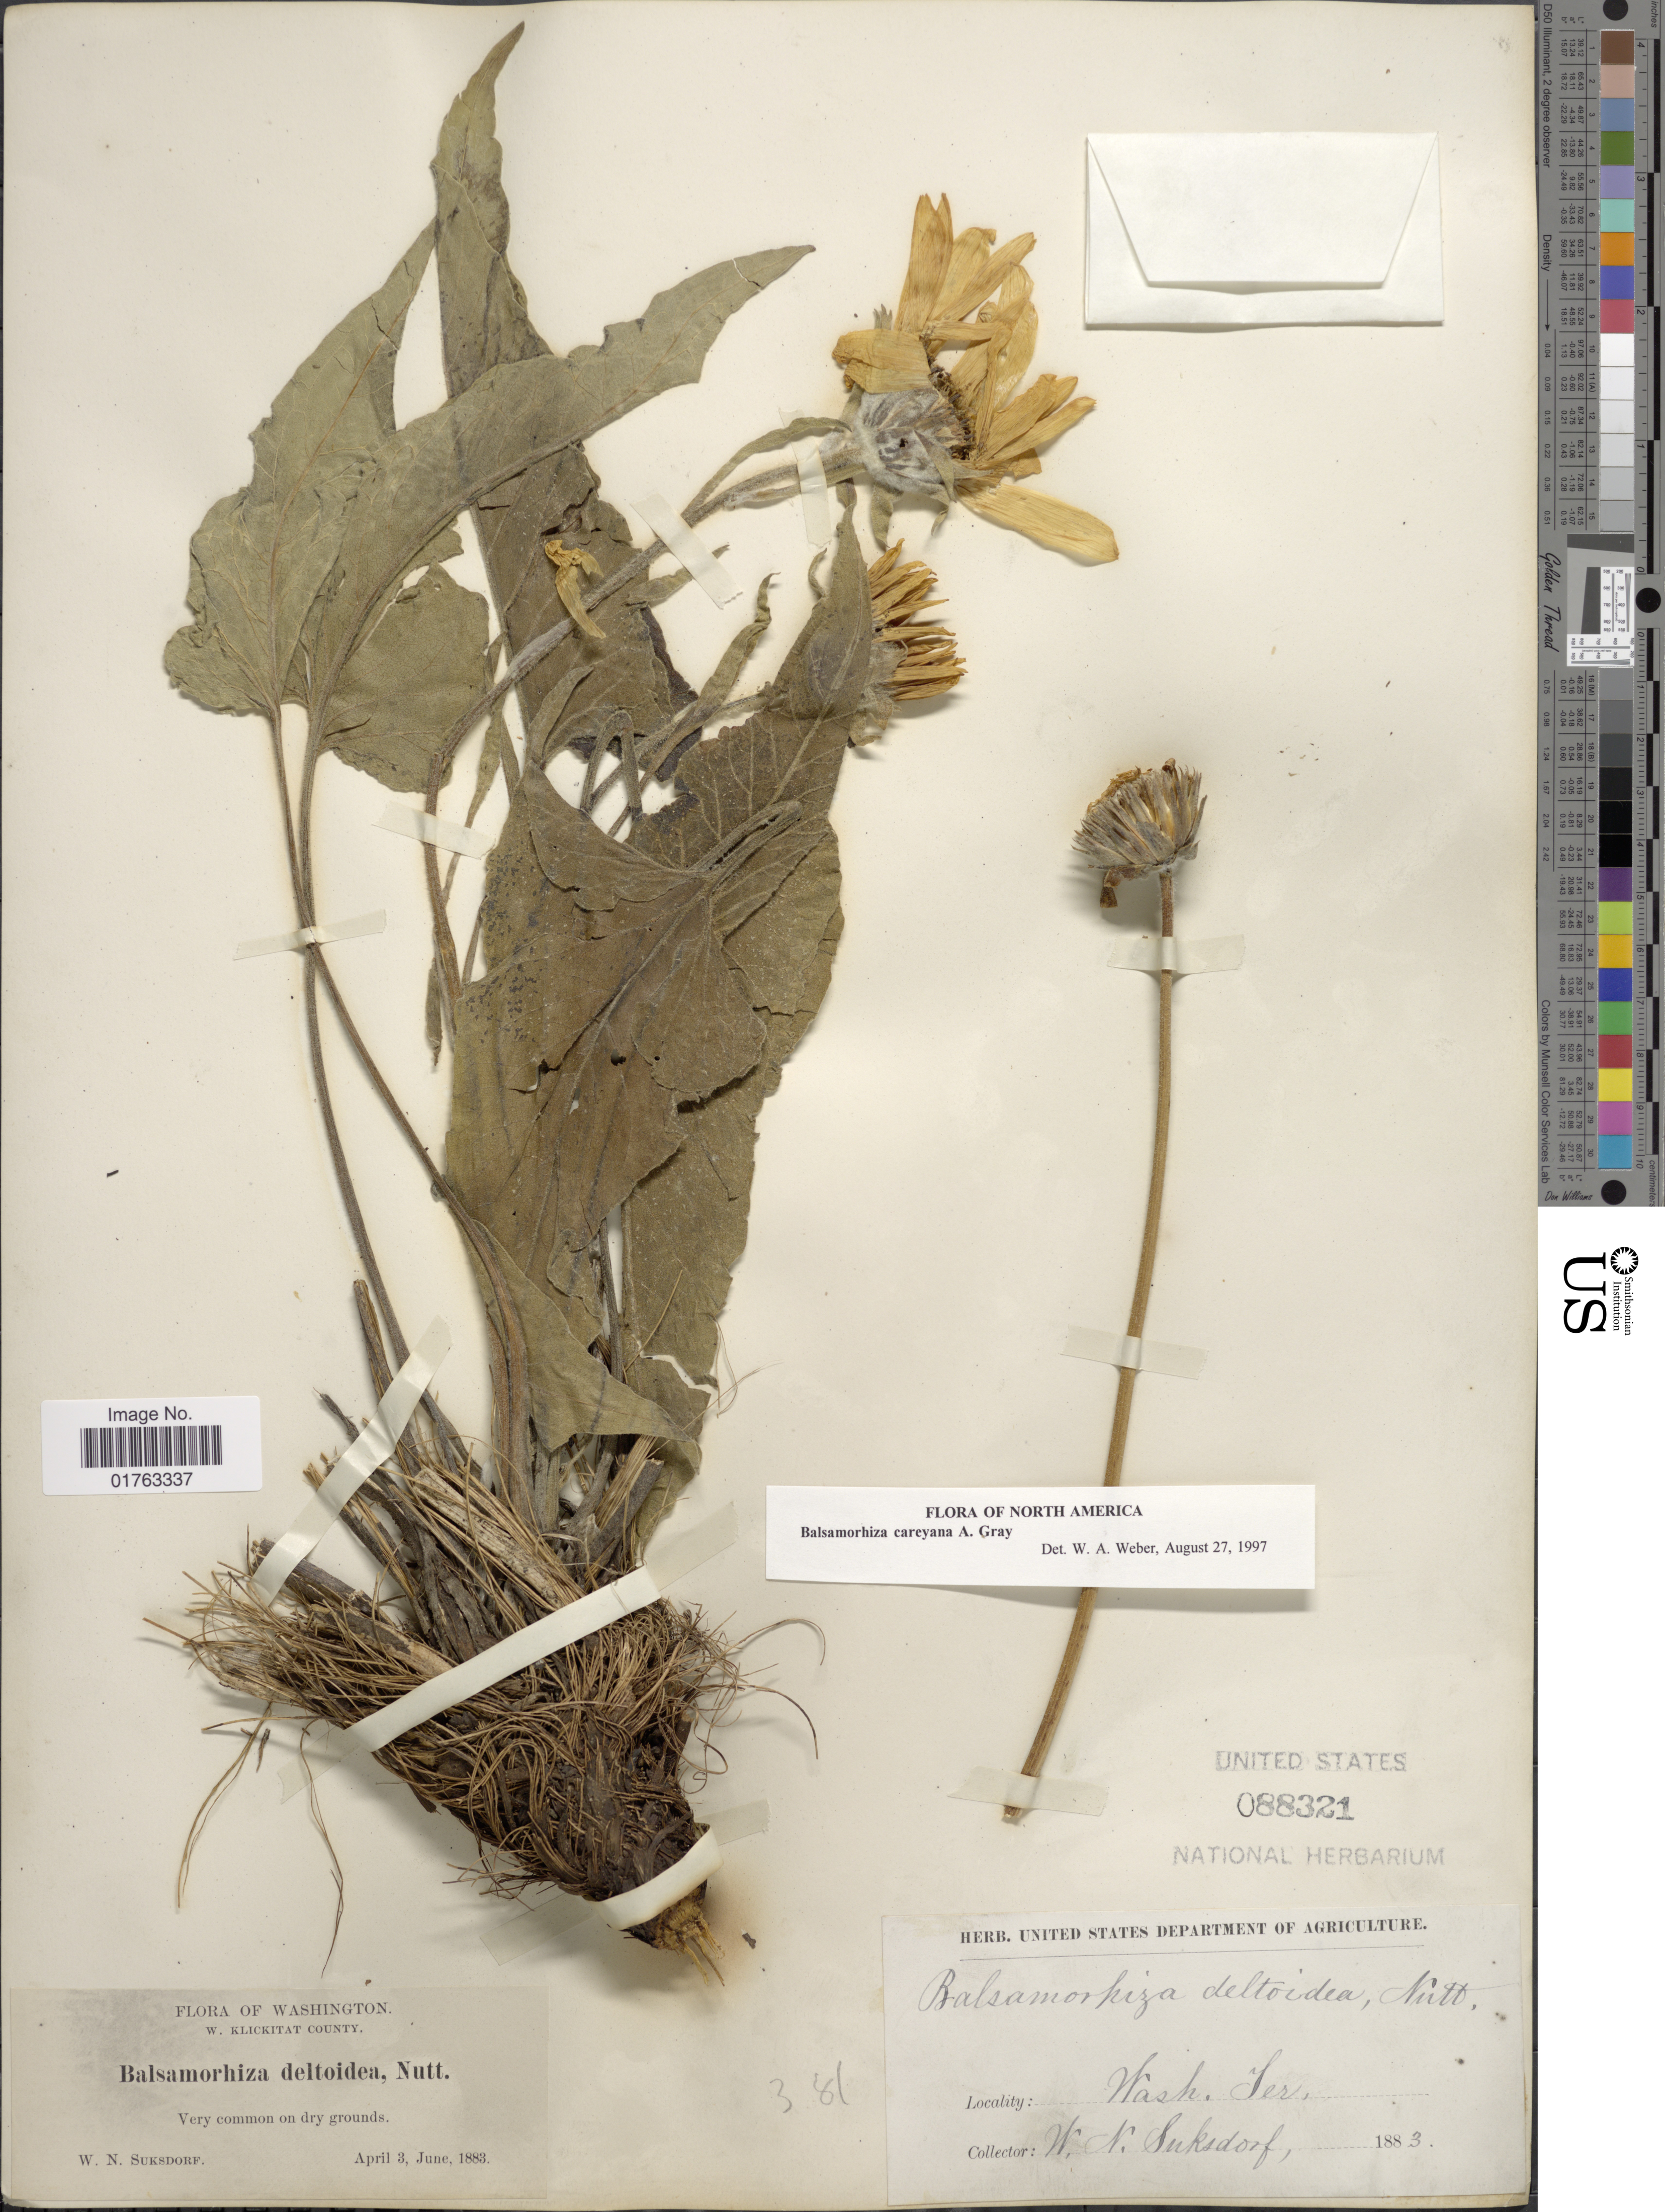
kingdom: Plantae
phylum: Tracheophyta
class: Magnoliopsida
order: Asterales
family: Asteraceae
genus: Balsamorhiza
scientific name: Balsamorhiza careyana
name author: A. Gray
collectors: W. N. Suksdorf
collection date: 1883-04-03/1883-06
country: United States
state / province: Washington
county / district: Klickitat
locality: W. Klickitat County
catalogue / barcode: US 88321